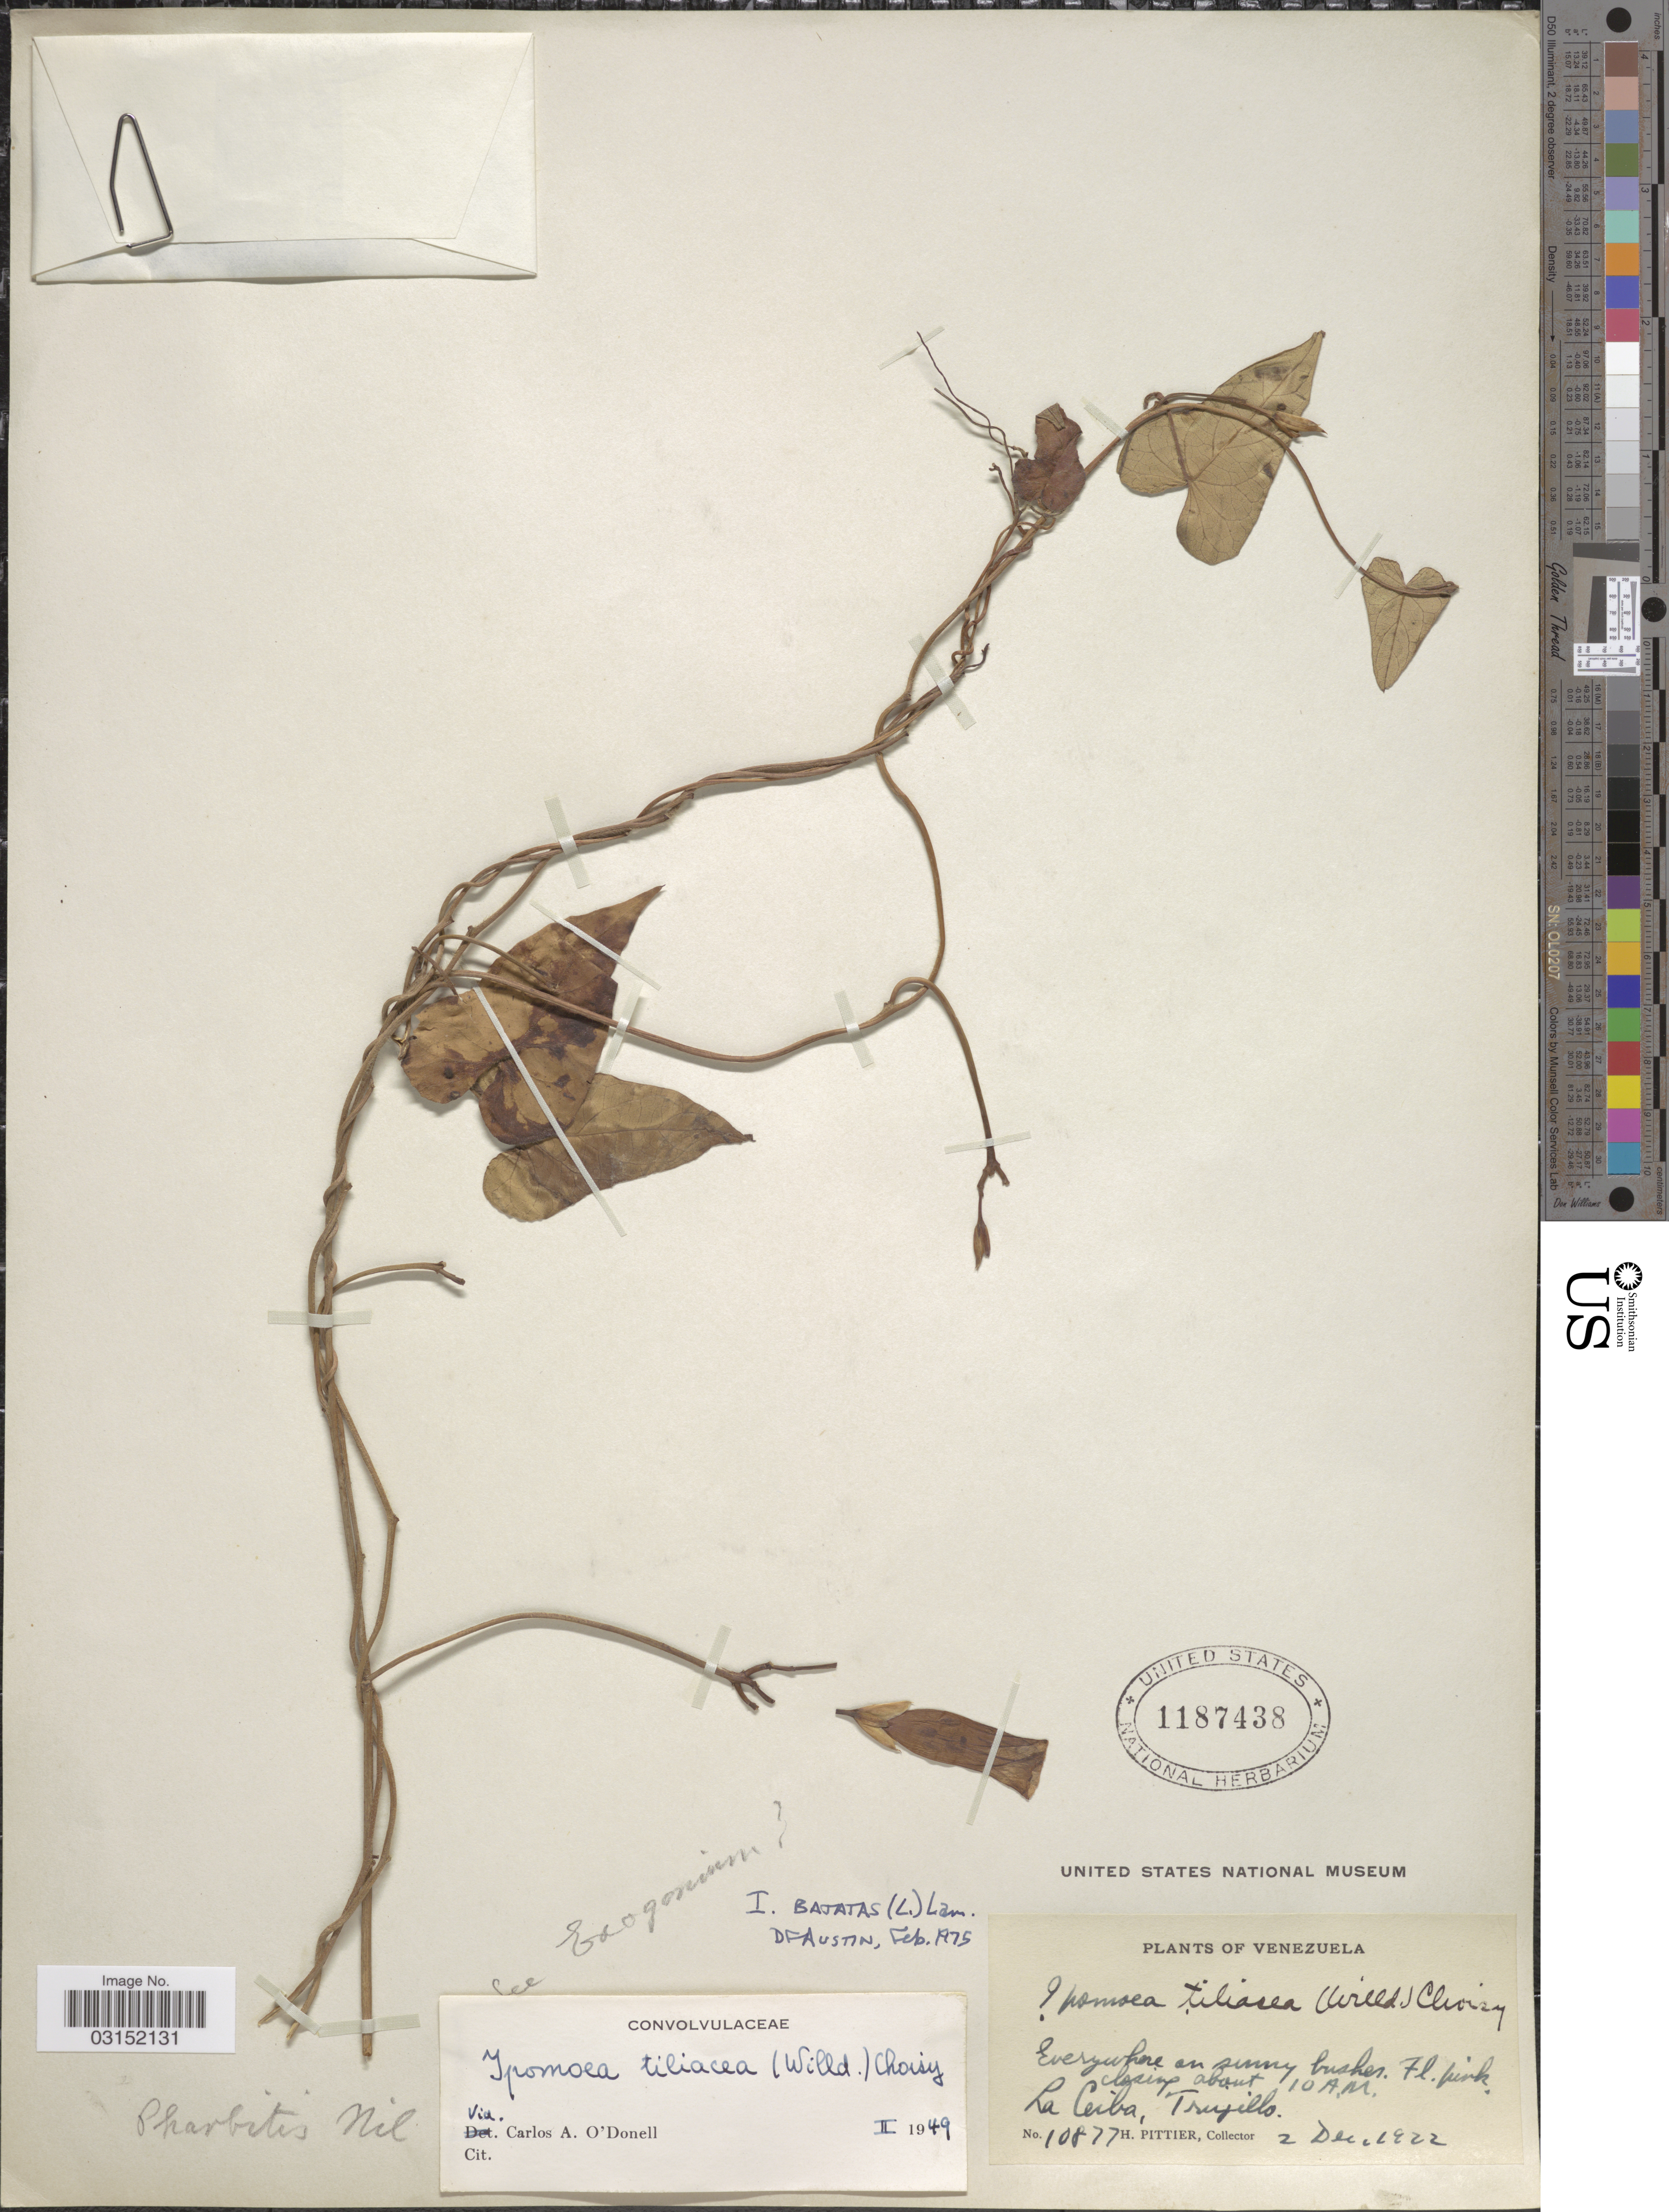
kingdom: Plantae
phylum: Tracheophyta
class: Magnoliopsida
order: Solanales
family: Convolvulaceae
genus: Ipomoea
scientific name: Ipomoea batatas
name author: (L.) Lam.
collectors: H. F. Pittier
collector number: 10877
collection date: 1922-12-02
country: Venezuela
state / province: Trujillo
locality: La Ceiba.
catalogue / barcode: US 1187438